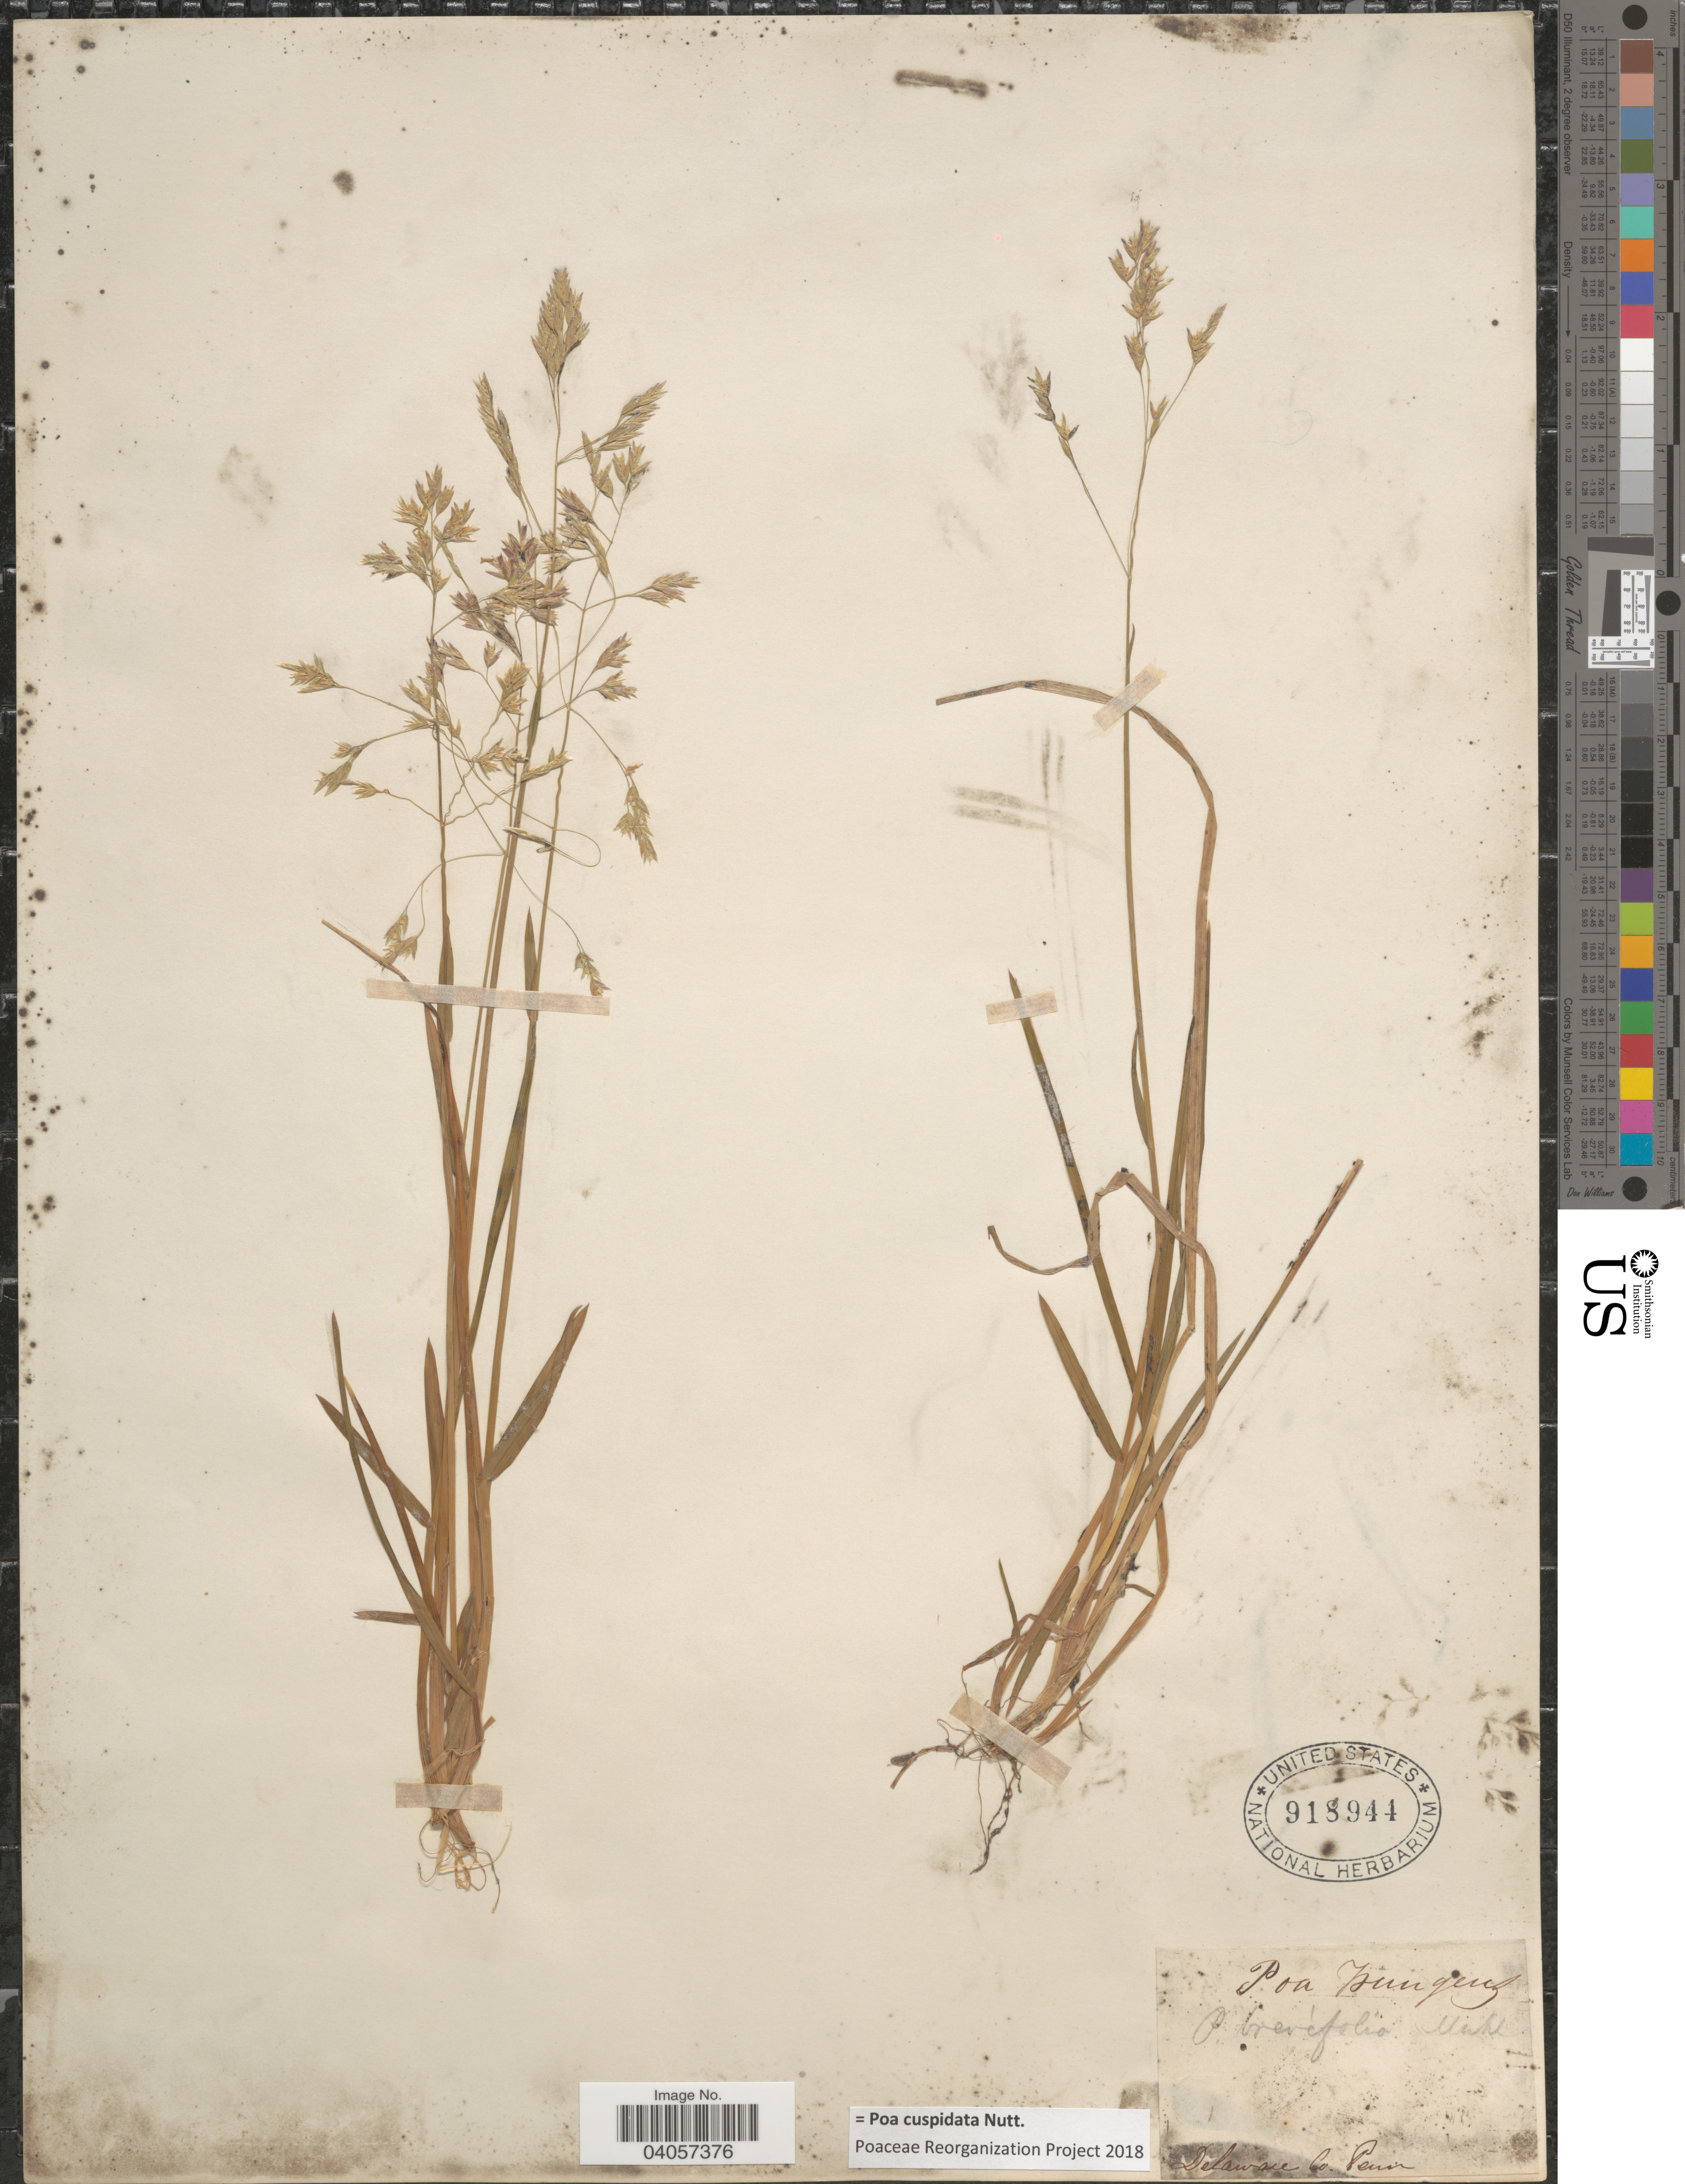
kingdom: Plantae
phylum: Tracheophyta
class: Liliopsida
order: Poales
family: Poaceae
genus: Poa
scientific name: Poa cuspidata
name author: Nutt.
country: United States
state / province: Pennsylvania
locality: Delaware Co.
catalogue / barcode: US 918944